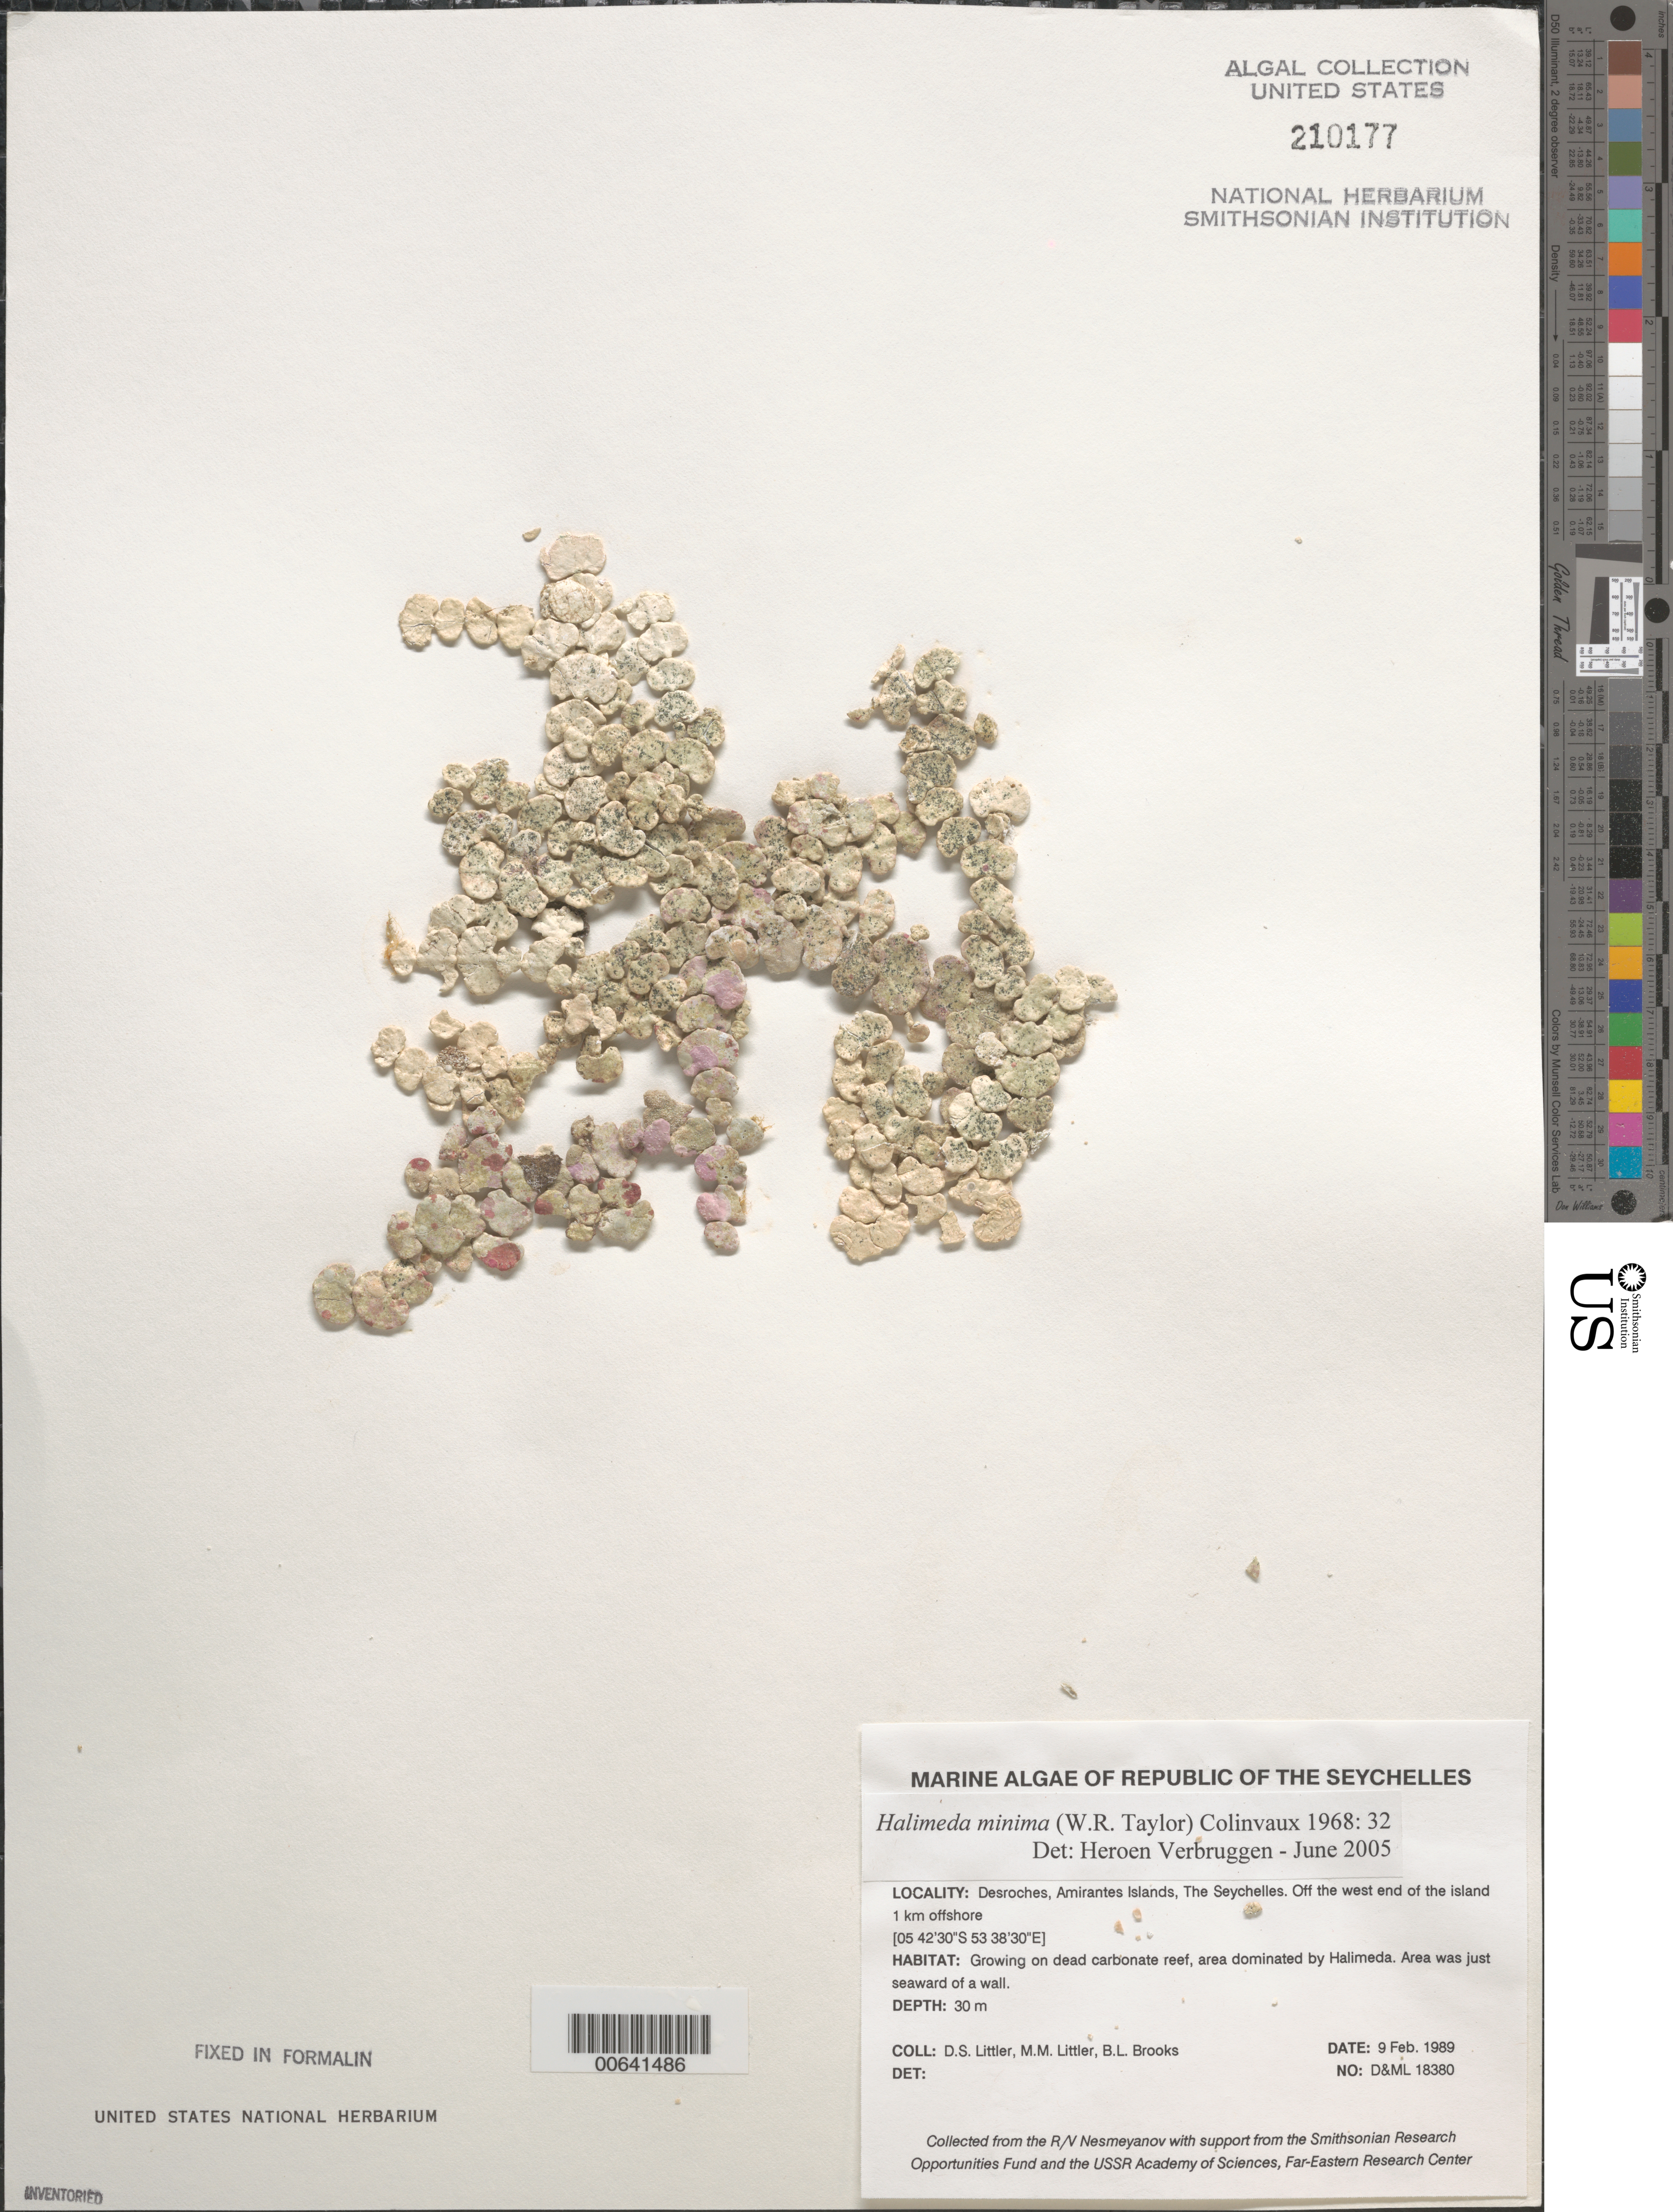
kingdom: Plantae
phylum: Chlorophyta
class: Ulvophyceae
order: Bryopsidales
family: Halimedaceae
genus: Halimeda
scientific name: Halimeda minima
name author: (W.R. Taylor) Hillis-Colinvaux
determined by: Verbruggen, H.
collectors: D. S. Littler, M. M. Littler & B. Brooks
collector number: D&ML 18370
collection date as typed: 09 Feb 1989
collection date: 1989-02-09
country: Seychelles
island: Desroches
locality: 1 km off west end of island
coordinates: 05 42'30"S, 53 38'30"E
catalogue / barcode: US 210177